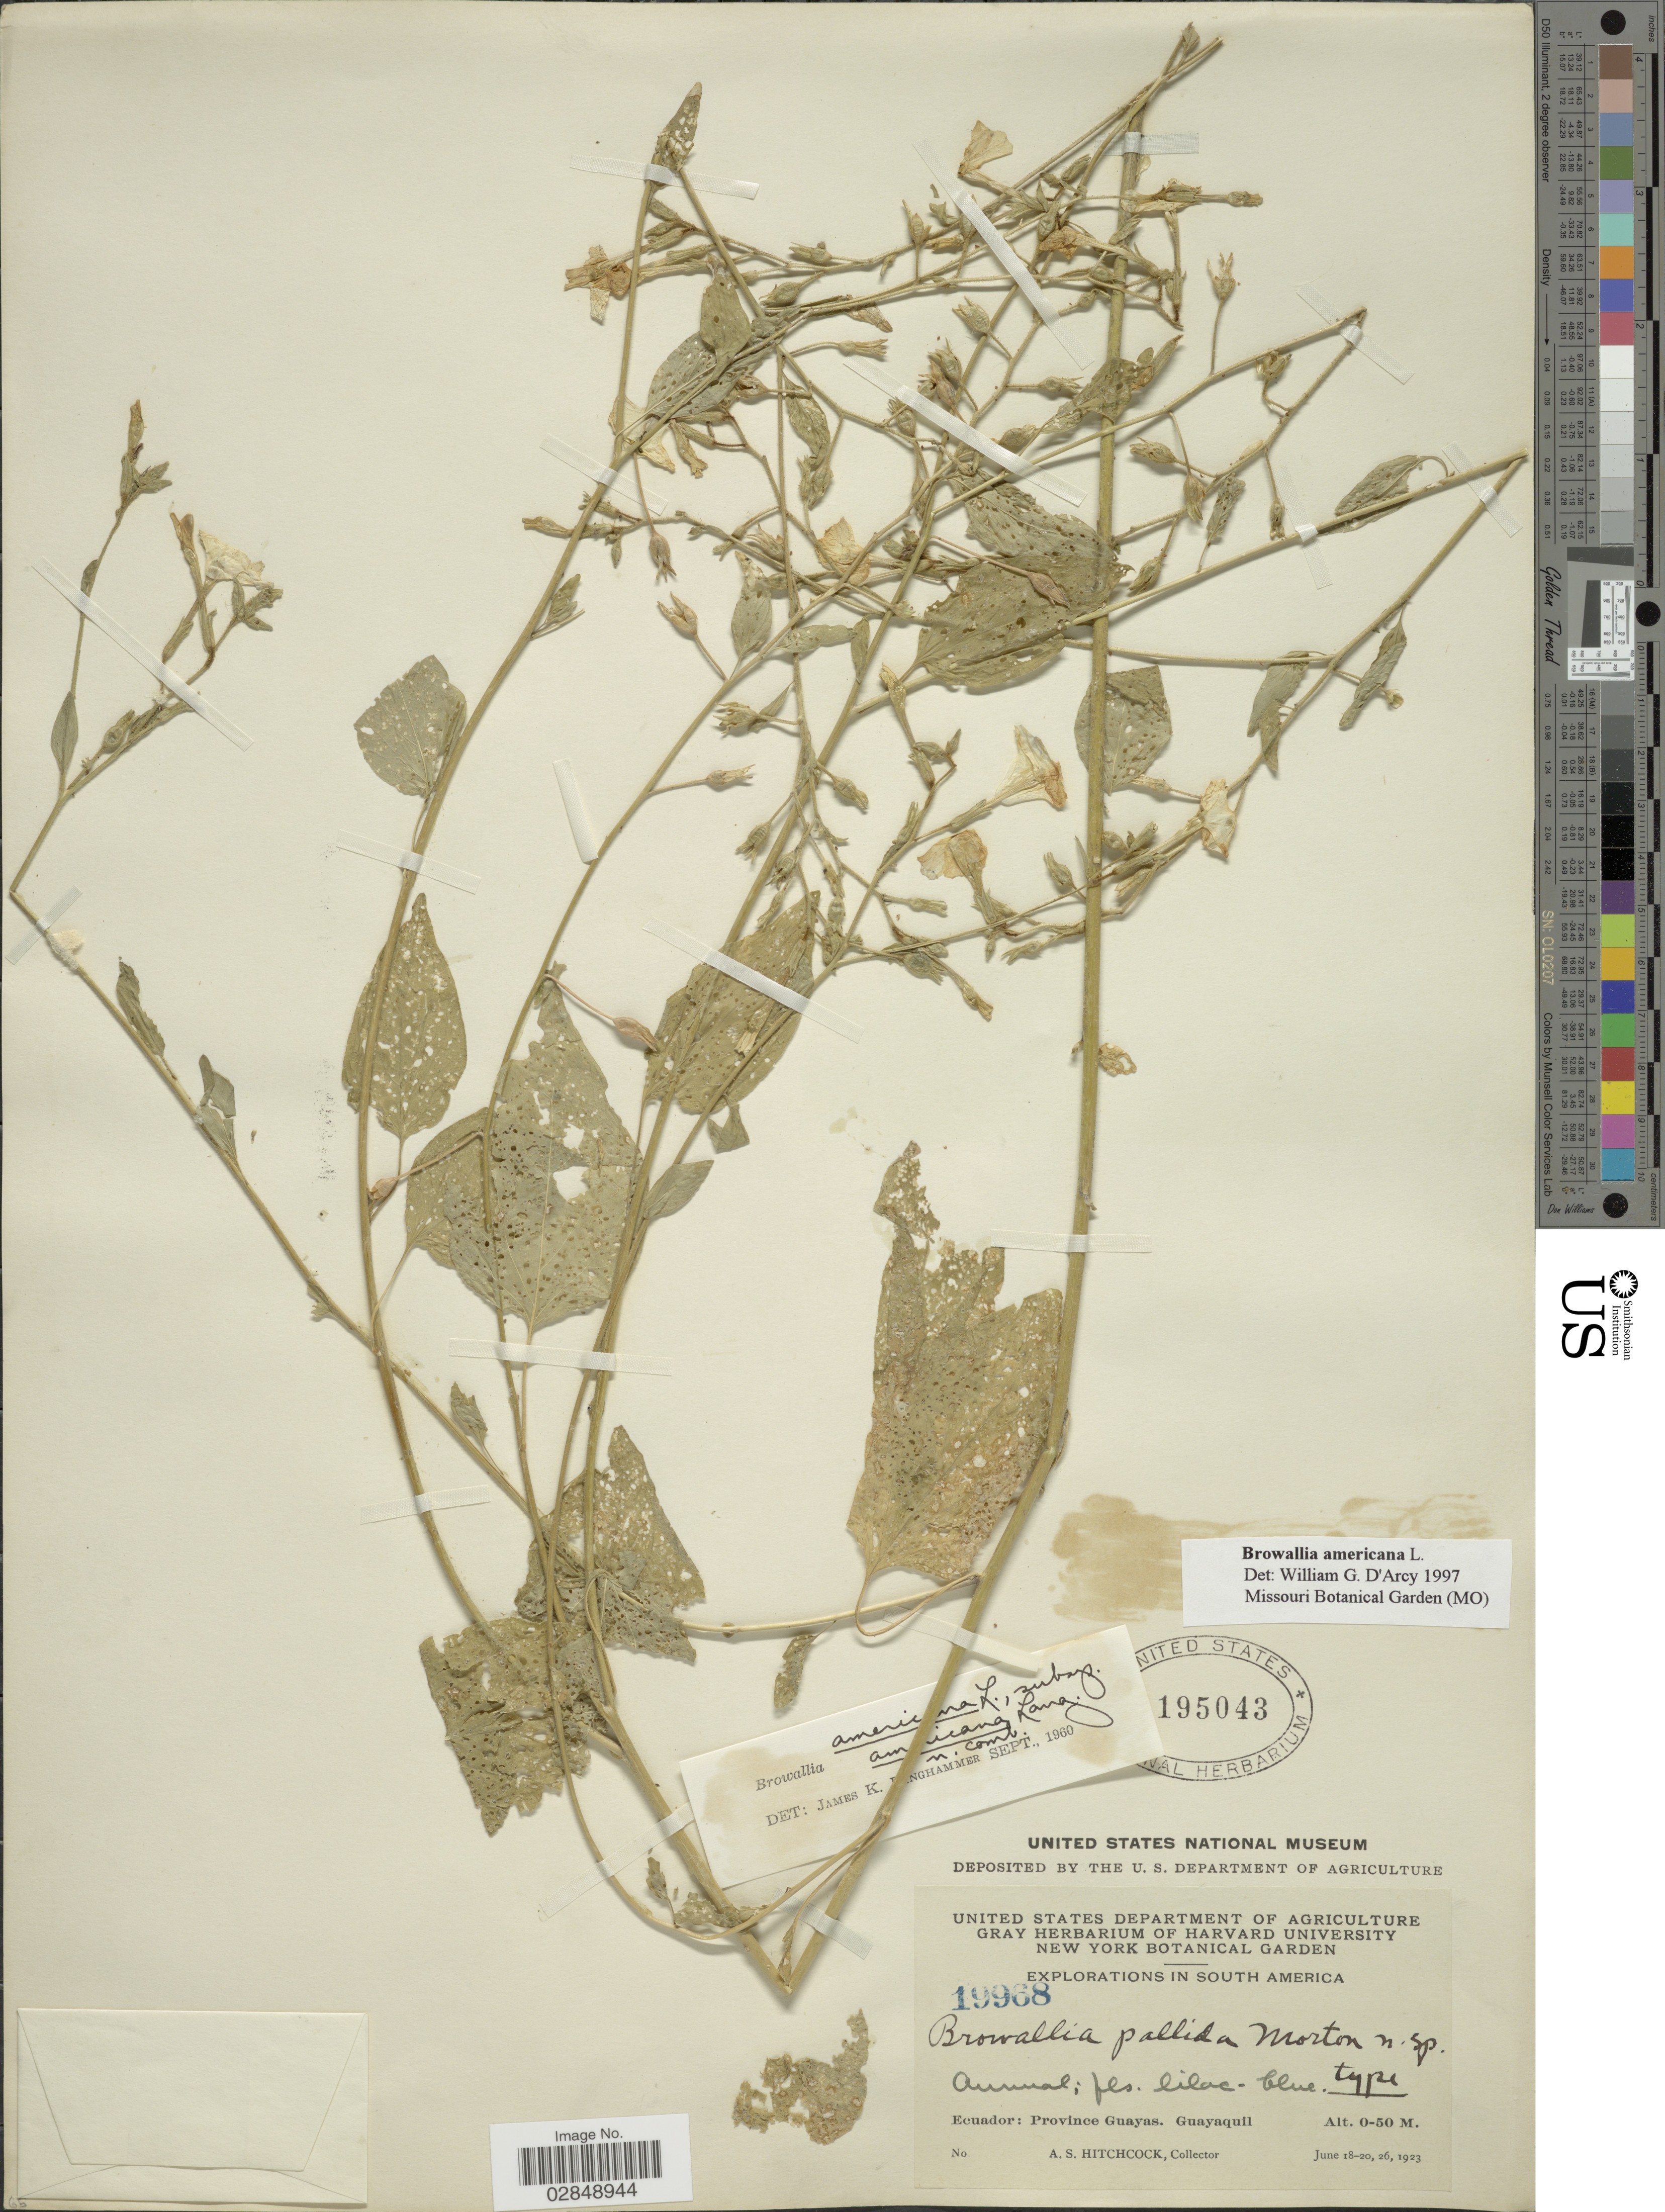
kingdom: Plantae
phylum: Tracheophyta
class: Magnoliopsida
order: Solanales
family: Solanaceae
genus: Browallia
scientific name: Browallia americana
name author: L.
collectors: A. S. Hitchcock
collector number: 19968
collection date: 1923-06-18/1923-06-26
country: Ecuador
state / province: Guayas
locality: Guayaquil.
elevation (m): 0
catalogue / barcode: US 195043